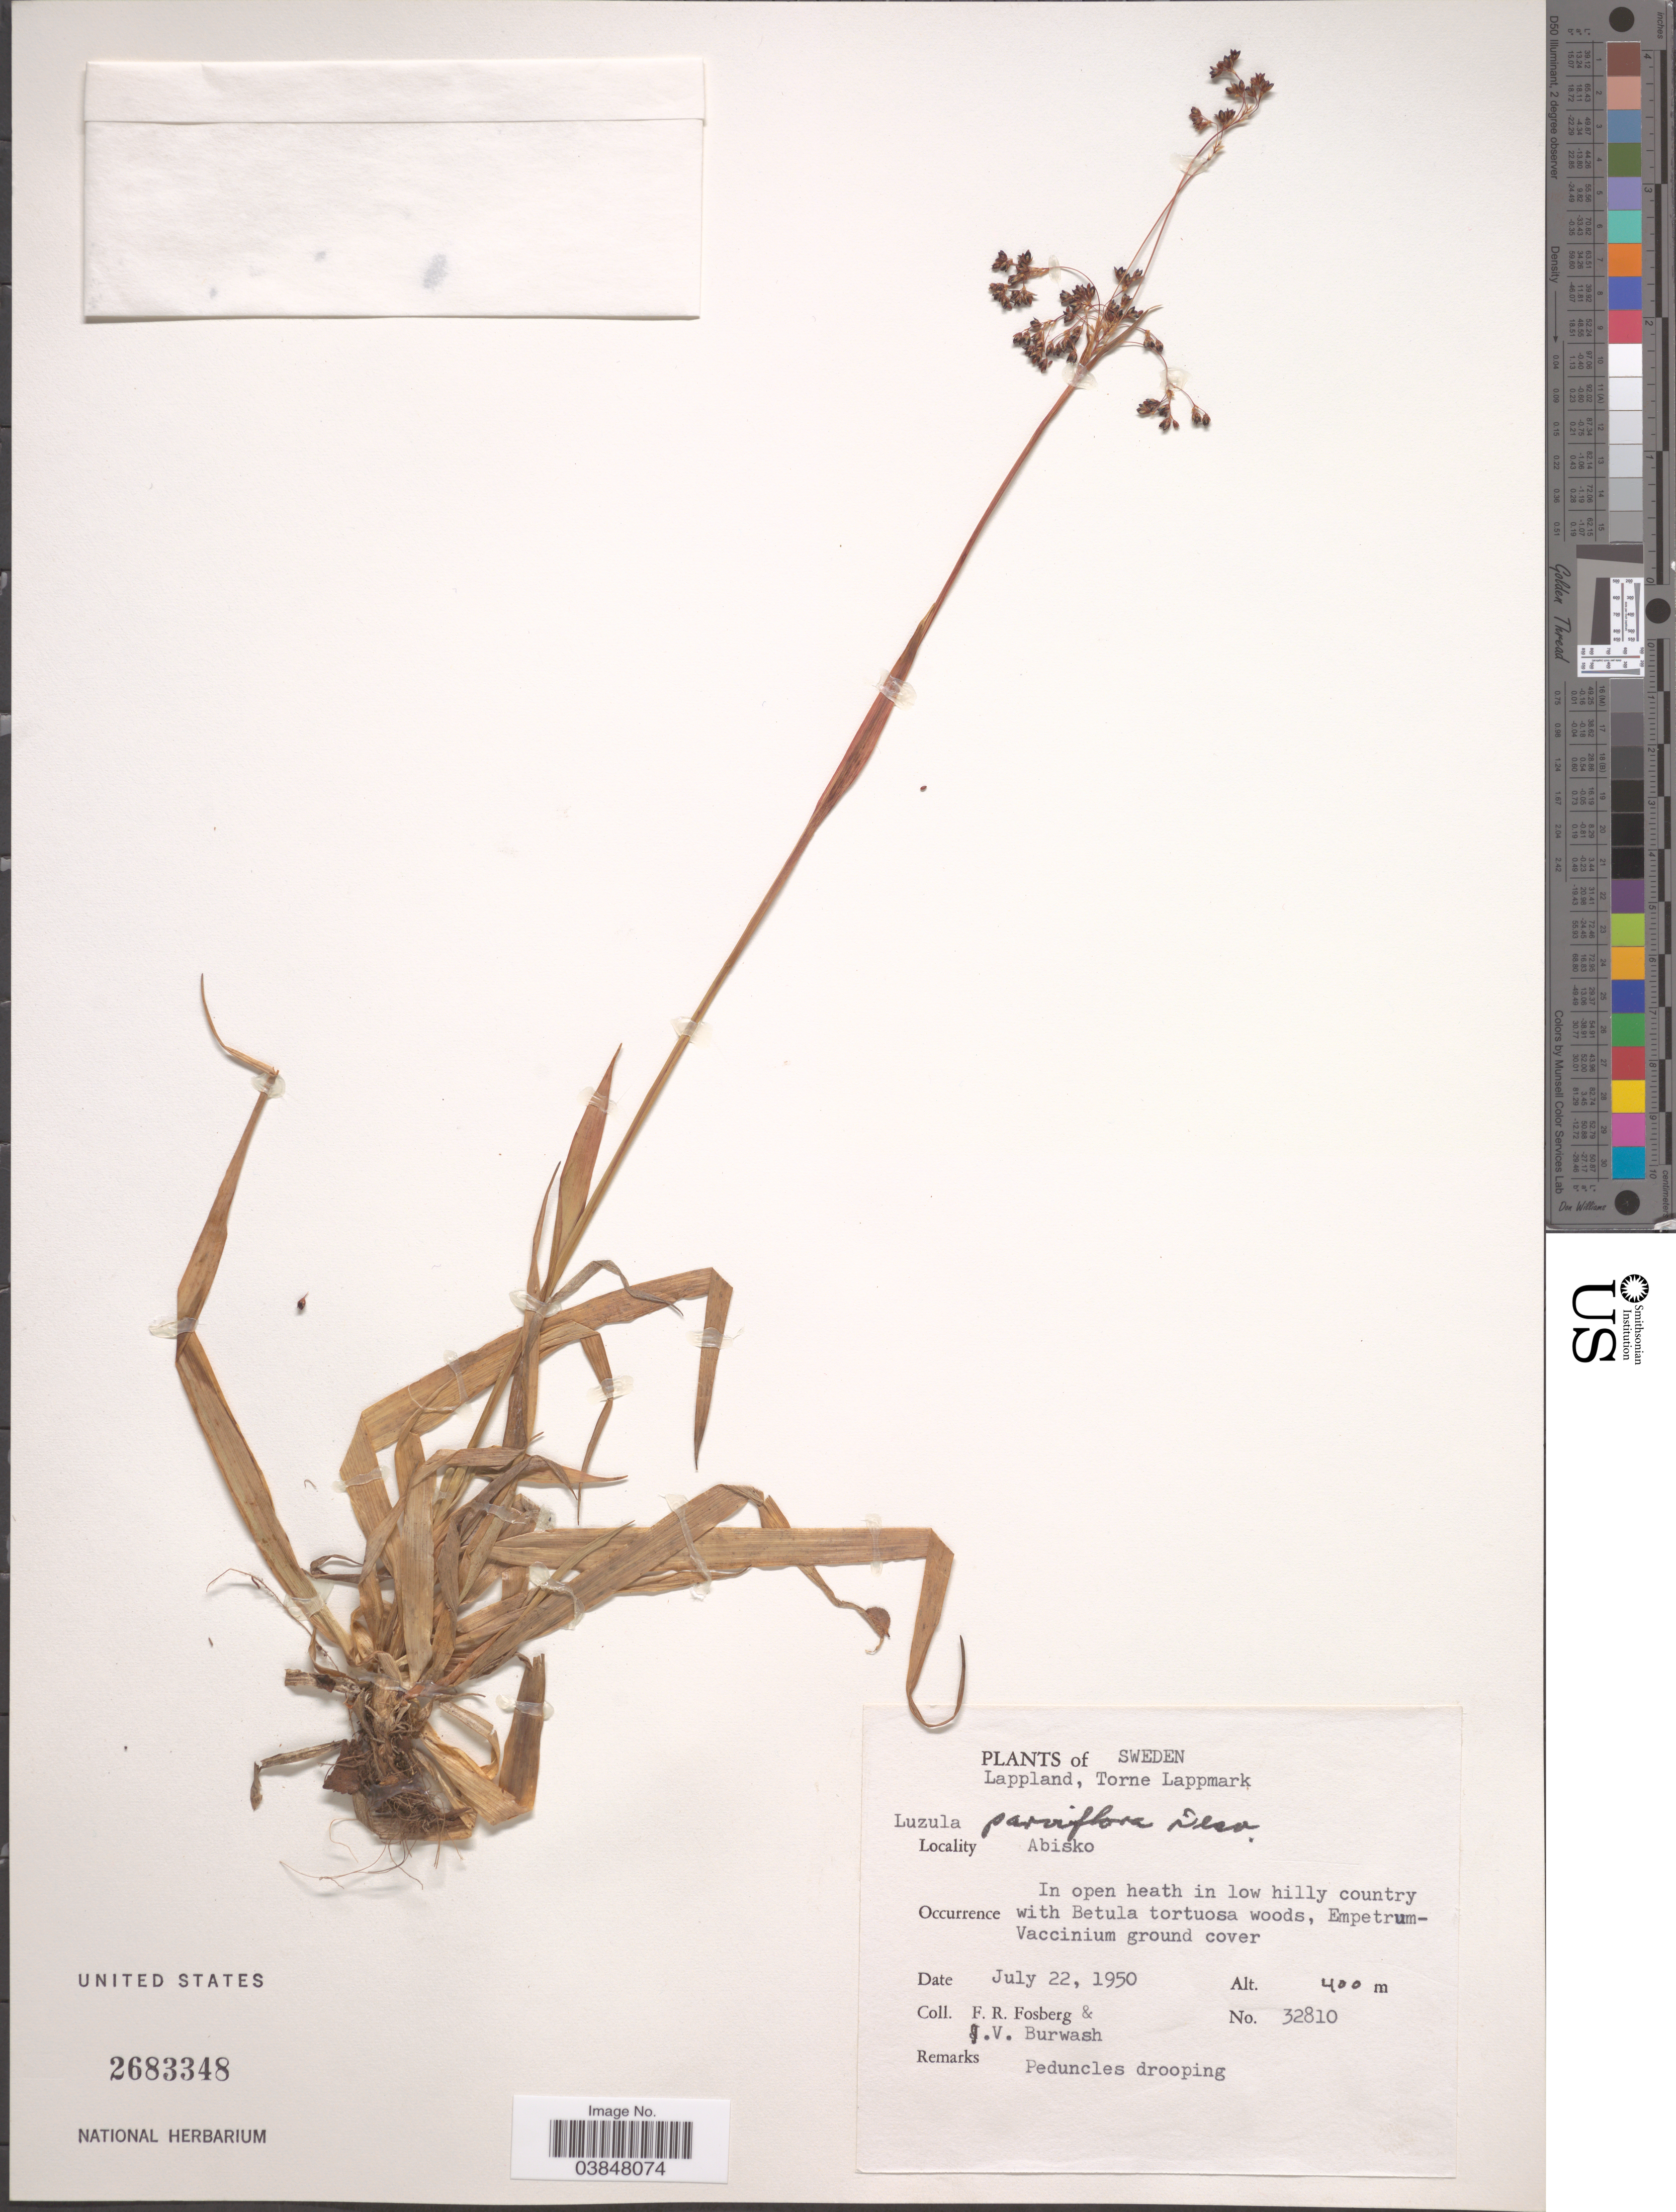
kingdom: Plantae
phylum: Tracheophyta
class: Liliopsida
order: Poales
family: Juncaceae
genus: Luzula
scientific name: Luzula parviflora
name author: (Ehrh.) Desv.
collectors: F. R. Fosberg & J. Burwash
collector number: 32810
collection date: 1950-07-22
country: Sweden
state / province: Norrbotten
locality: Lappland, Torne Lappmark. Abisko.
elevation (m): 400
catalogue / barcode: US 2683348